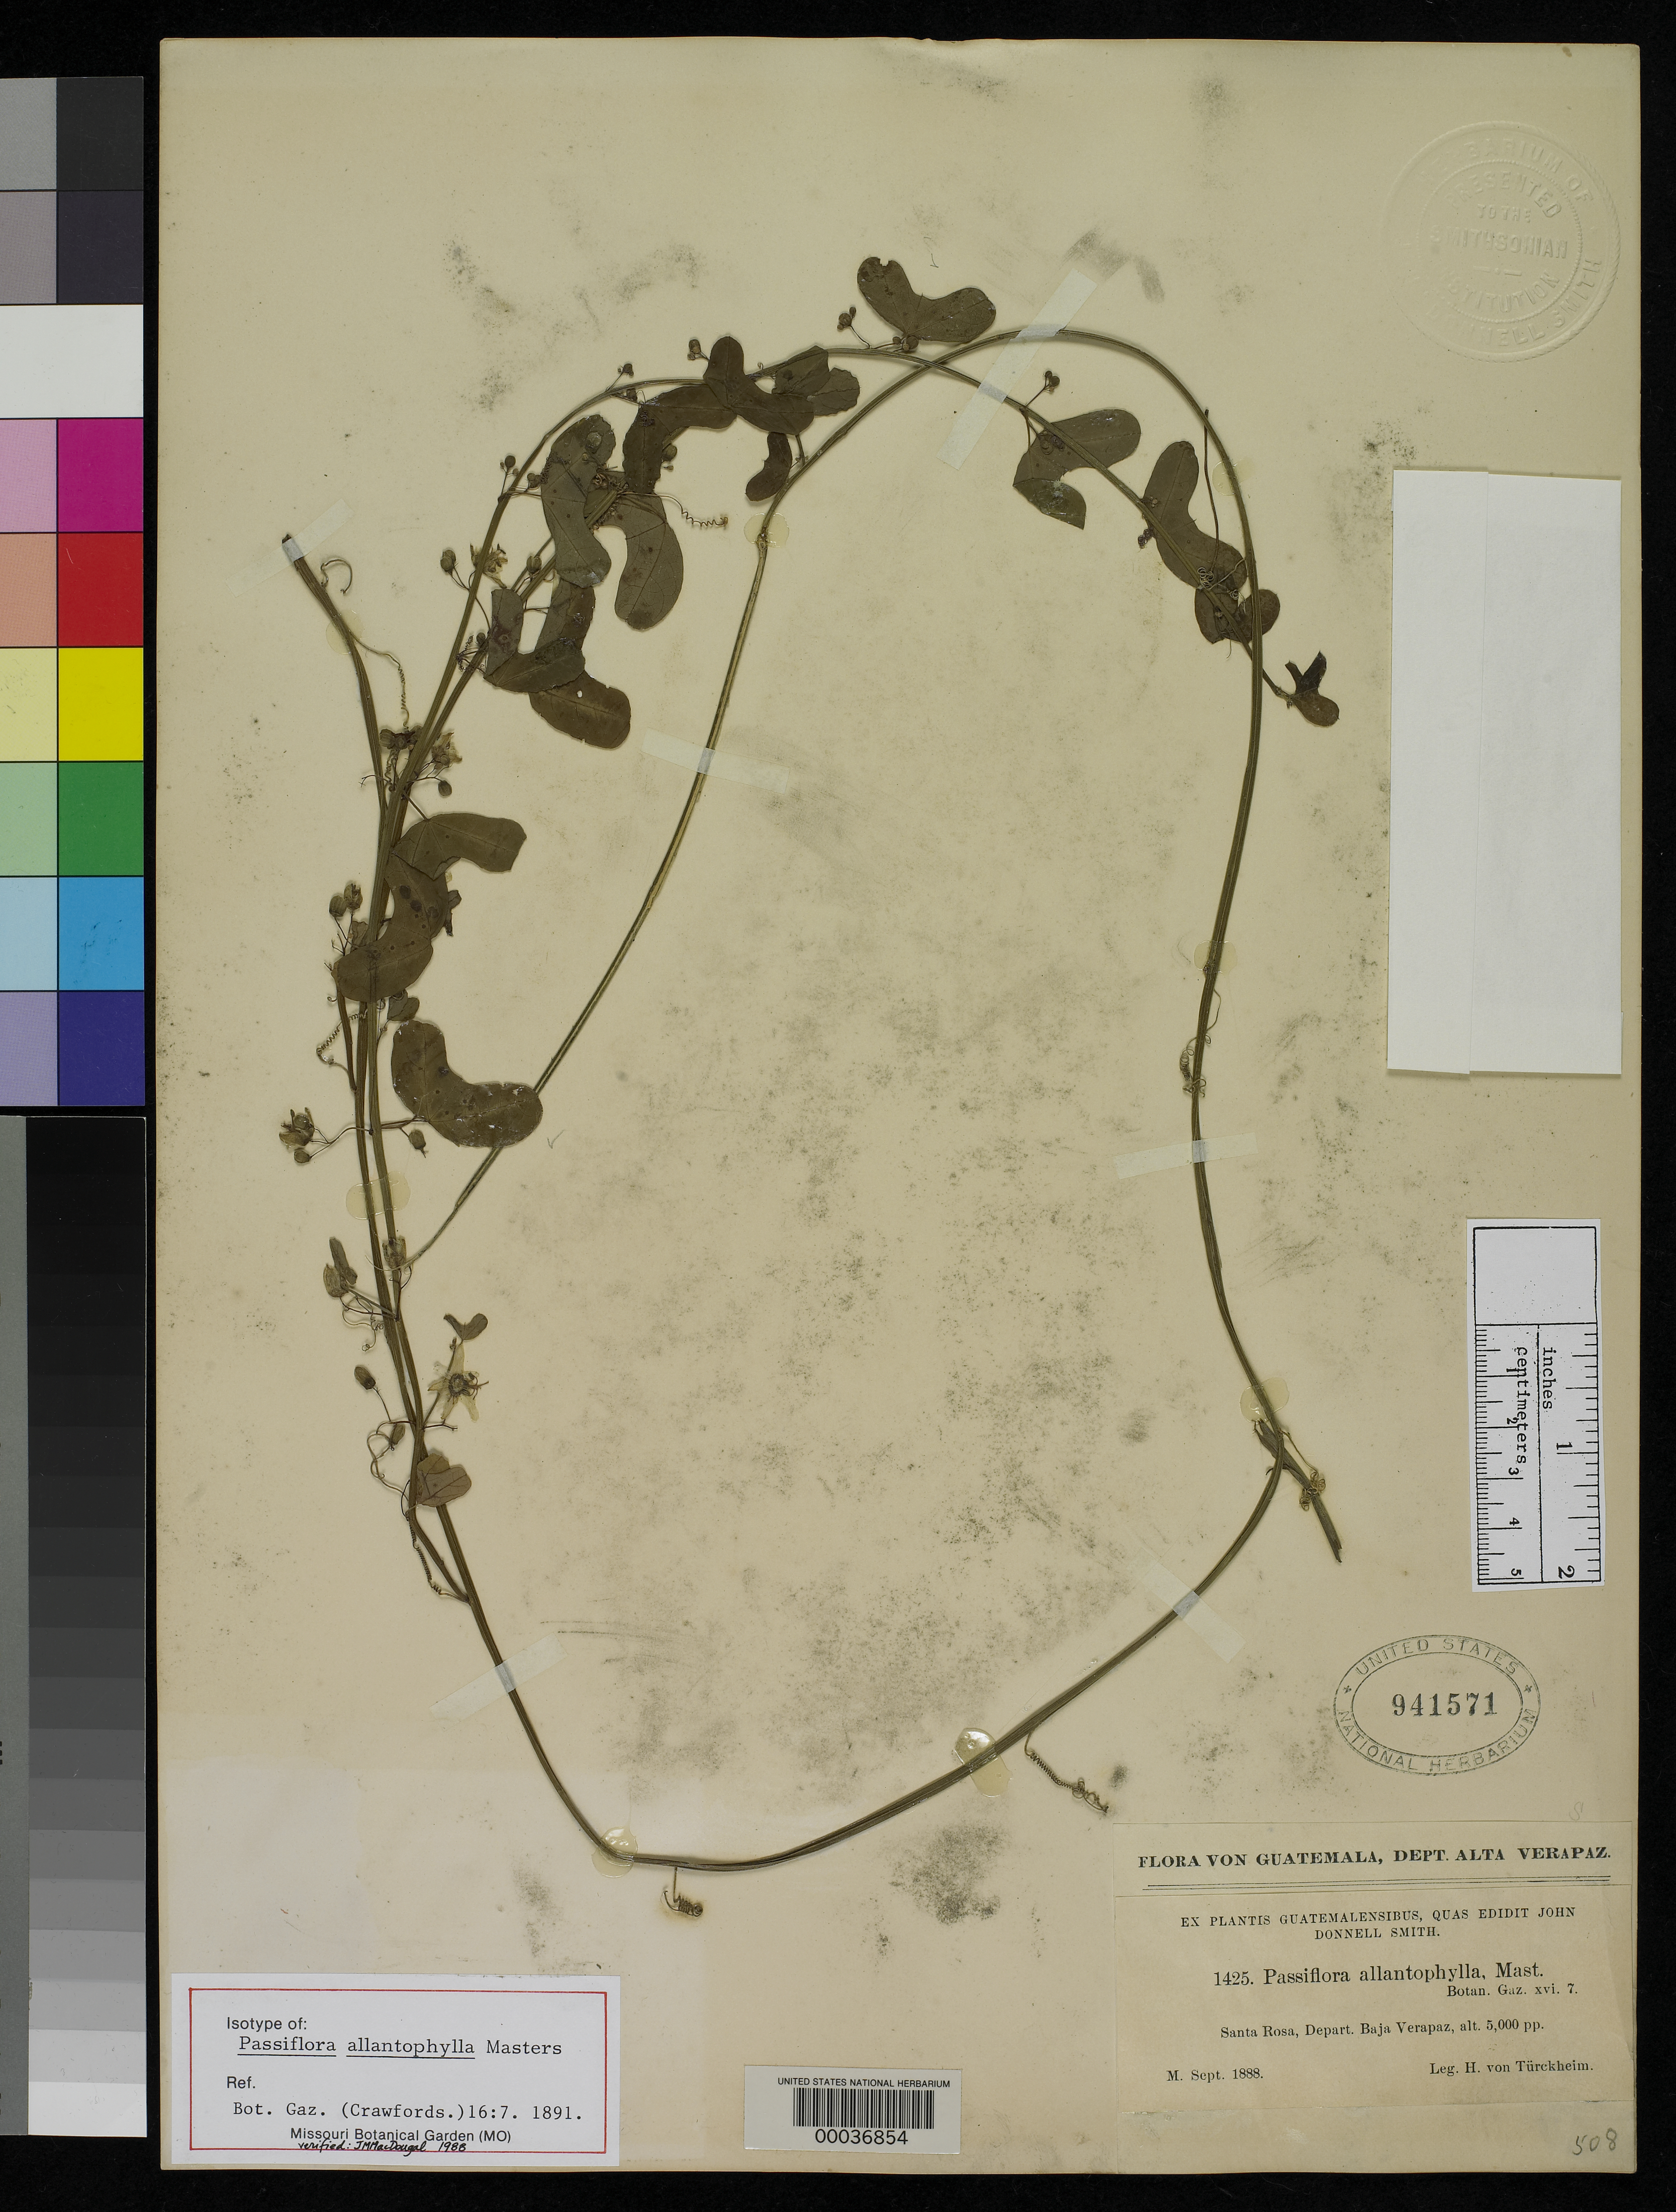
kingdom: Plantae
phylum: Tracheophyta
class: Magnoliopsida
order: Malpighiales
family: Passifloraceae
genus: Passiflora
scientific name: Passiflora allantophylla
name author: Mast. in Donn. Sm.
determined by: MacDougal, John M.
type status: Isotype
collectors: H. von Türckheim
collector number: J.D.S. 1425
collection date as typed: Sep 1888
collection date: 1888-09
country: Guatemala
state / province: Baja Verapaz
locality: Santa Rosa, Depart. Baja Verapaz.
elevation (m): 1524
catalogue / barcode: US 941571